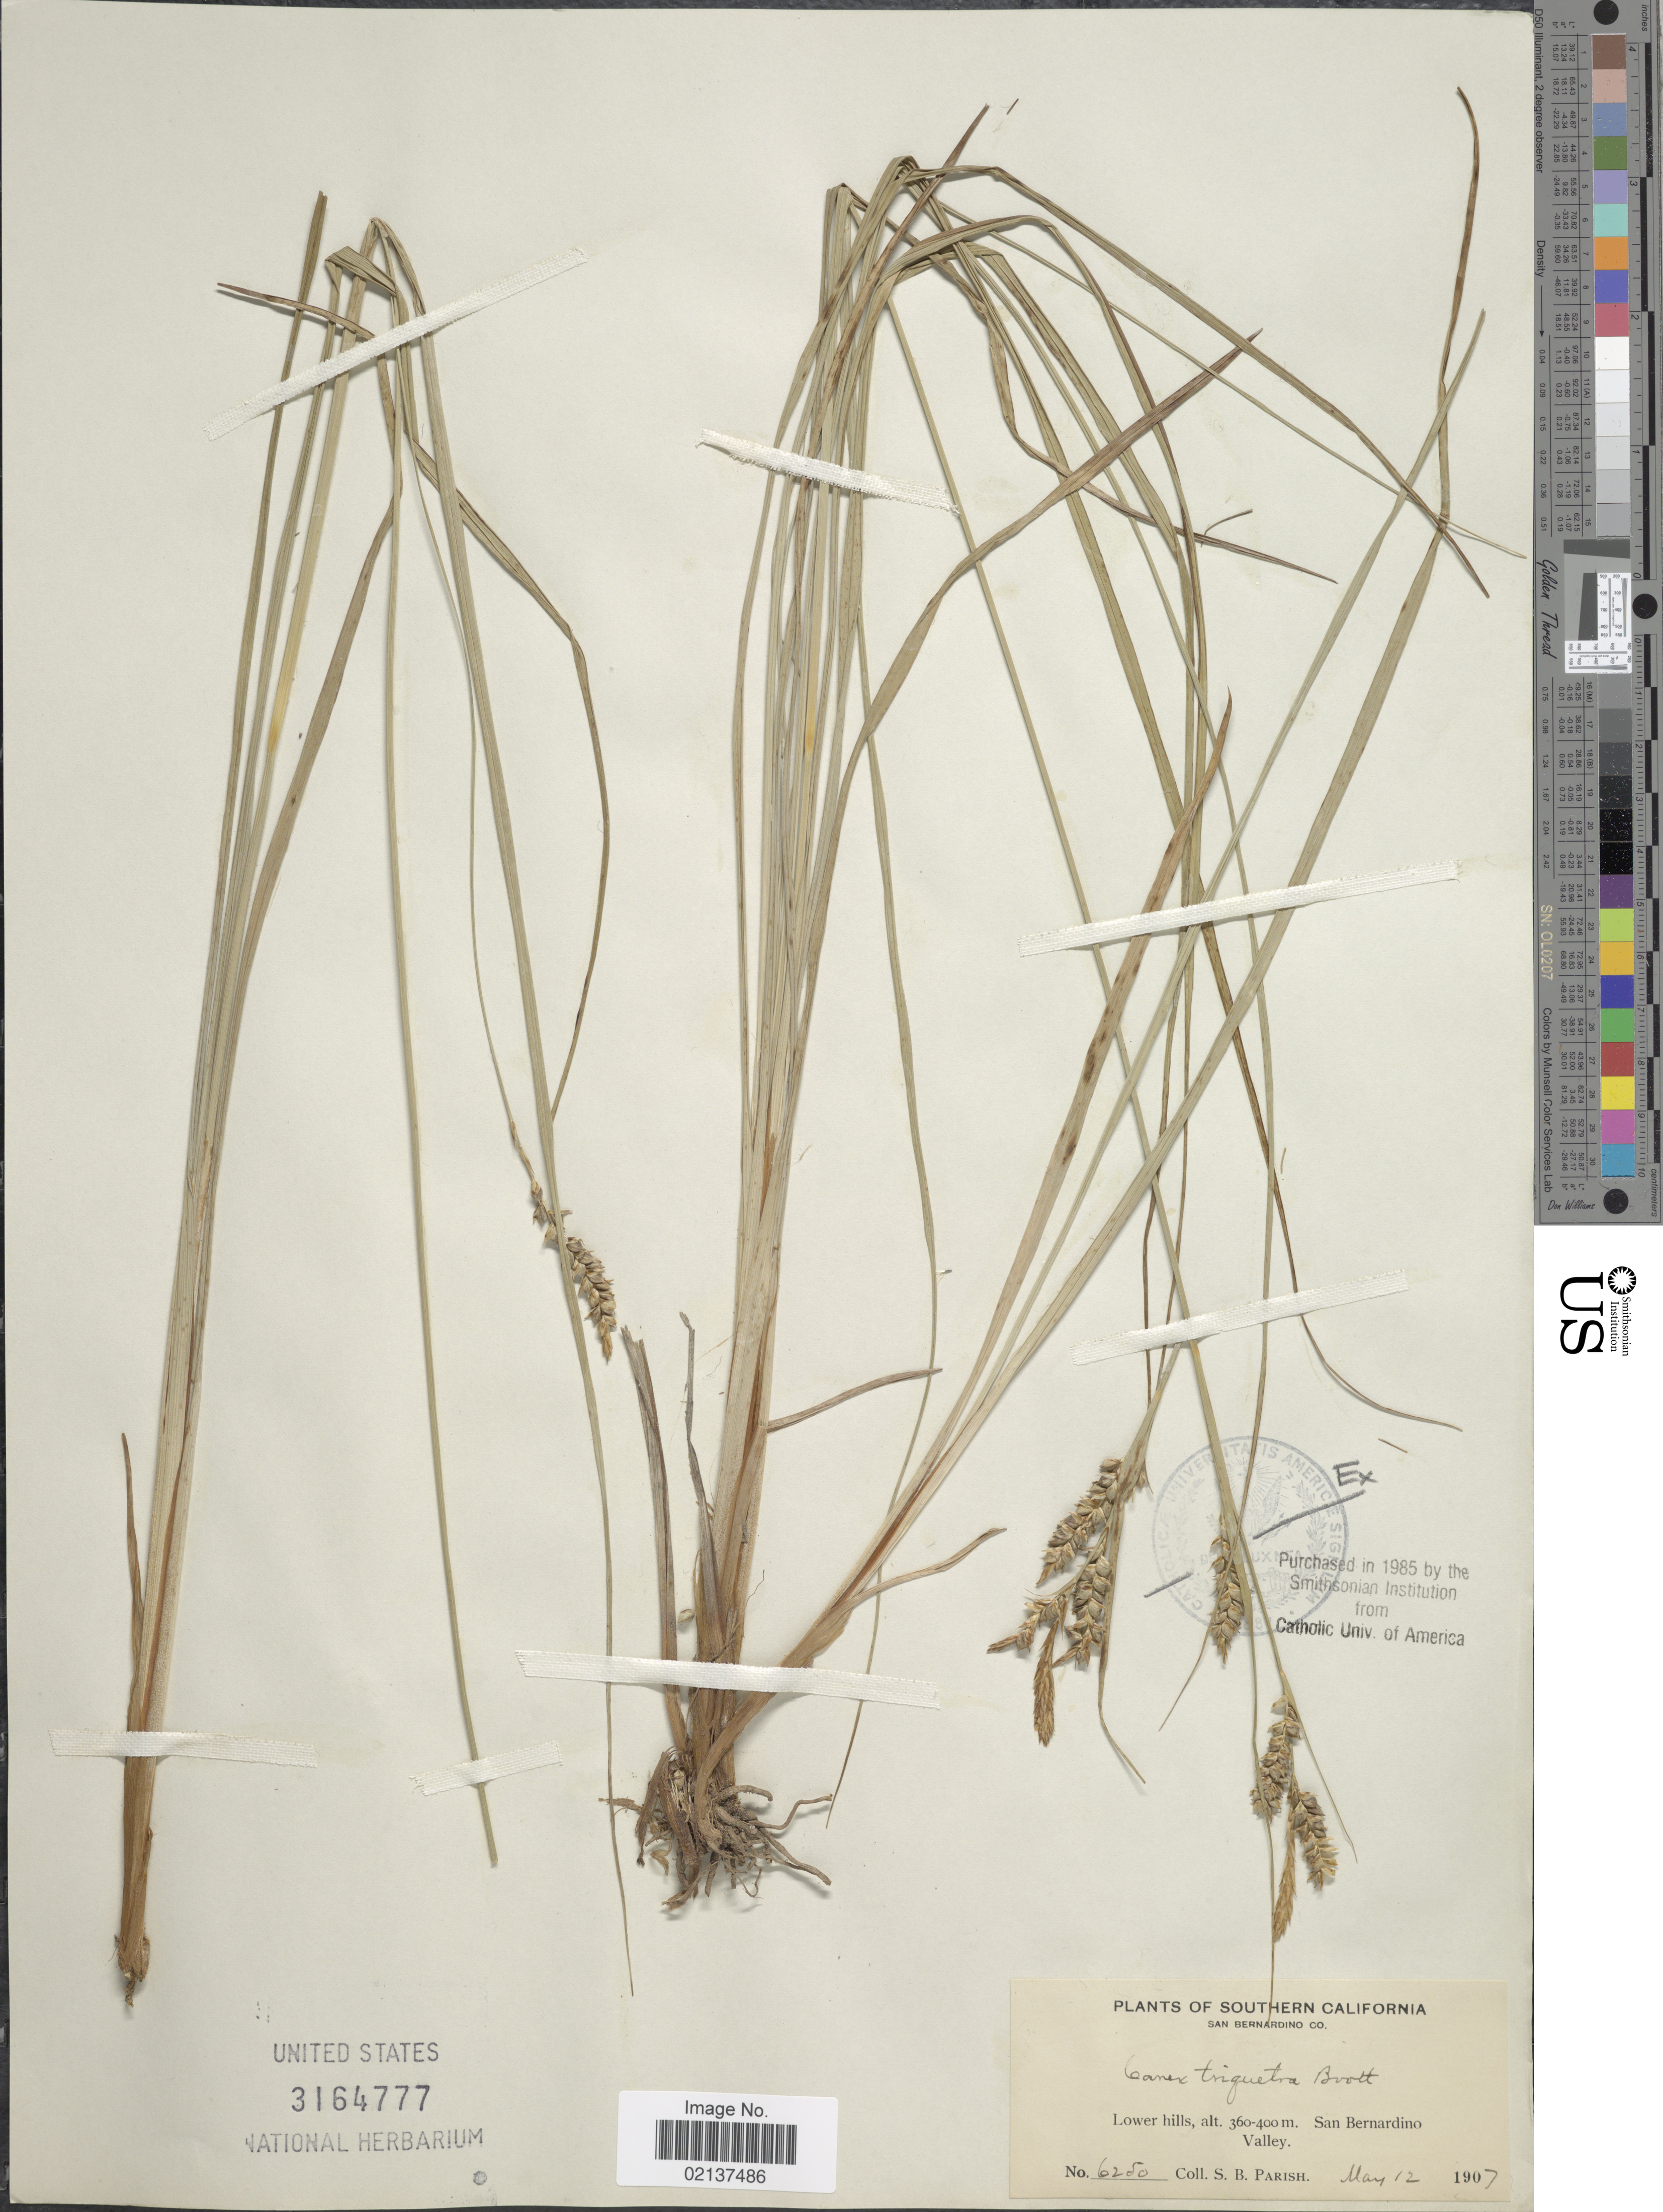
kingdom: Plantae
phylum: Tracheophyta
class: Liliopsida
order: Poales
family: Cyperaceae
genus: Carex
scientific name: Carex triquetra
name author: Boott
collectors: S. B. Parish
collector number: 6250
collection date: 1907-05-12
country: United States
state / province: California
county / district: San Bernardino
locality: Southern California, San Bernardino Co, lower hills, San Bernardino Valley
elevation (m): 360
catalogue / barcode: US 3164777